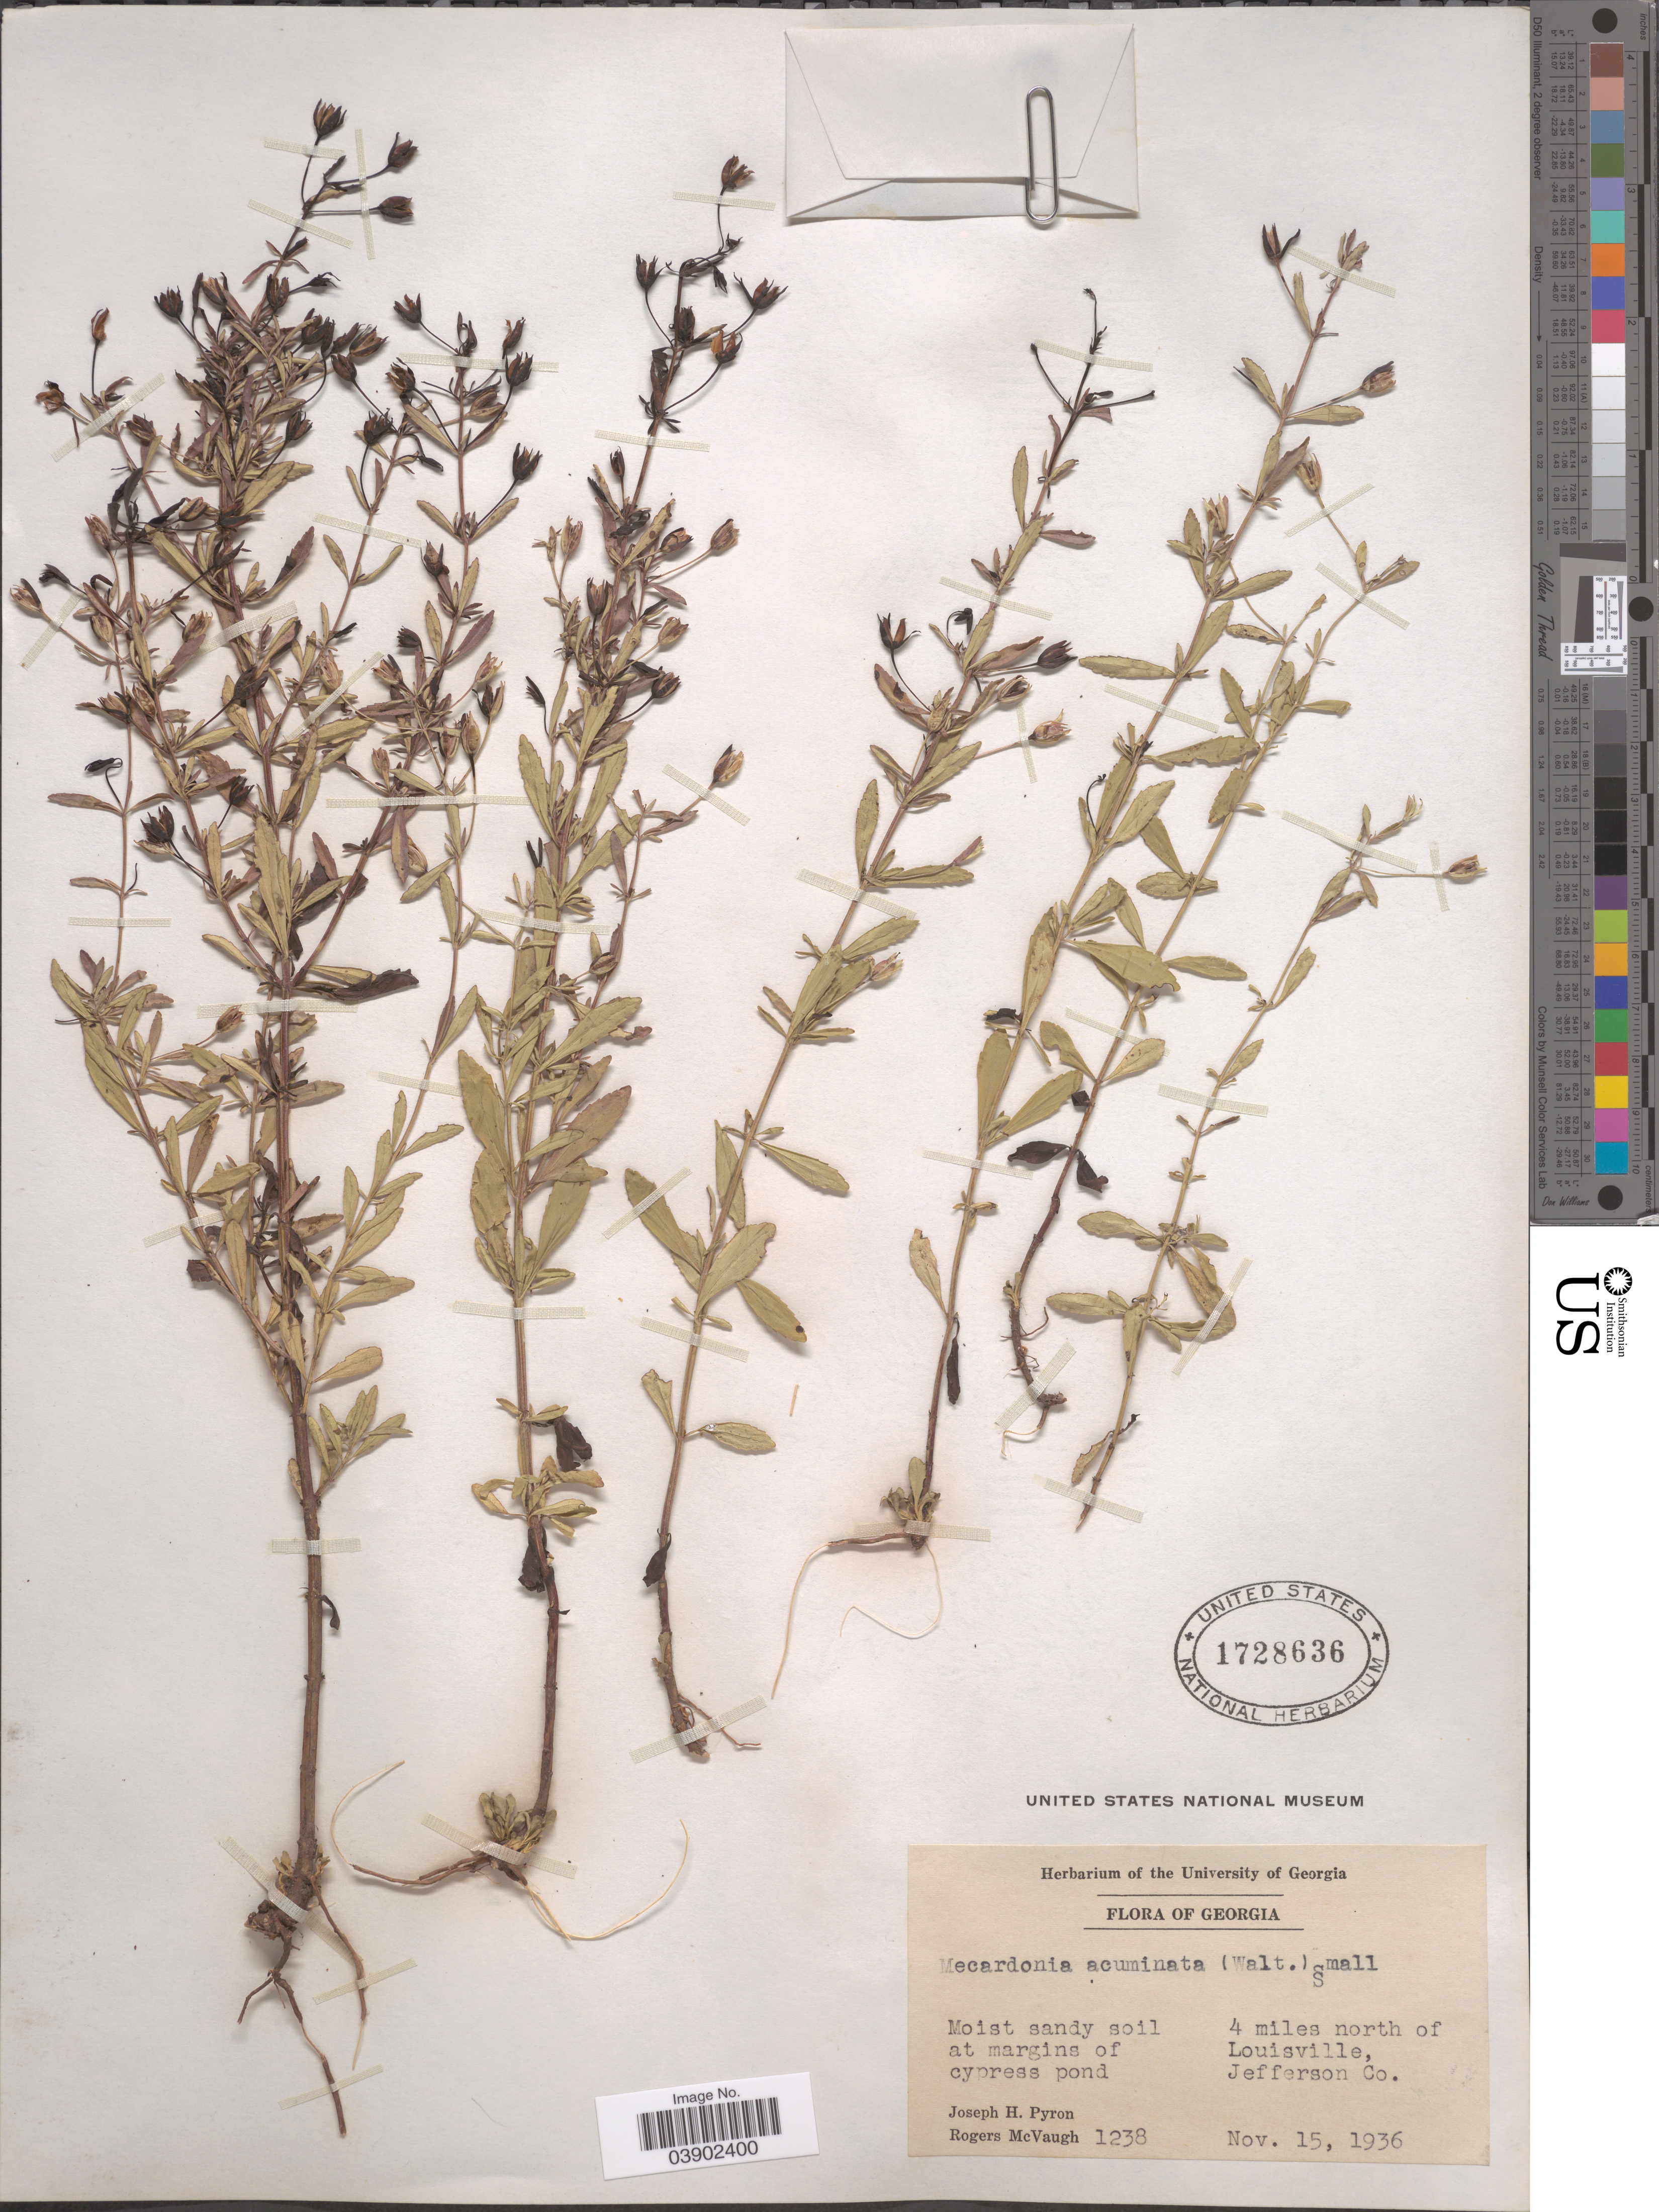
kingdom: Plantae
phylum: Tracheophyta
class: Magnoliopsida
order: Lamiales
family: Plantaginaceae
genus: Mecardonia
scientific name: Mecardonia vandellioides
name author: (Kunth) Pennell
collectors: J. H. Pyron & R. McVaugh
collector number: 1238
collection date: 1936-11-15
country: United States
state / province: Georgia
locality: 4 miles north of Louisville, Jefferson Co.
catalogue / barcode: US 1728636